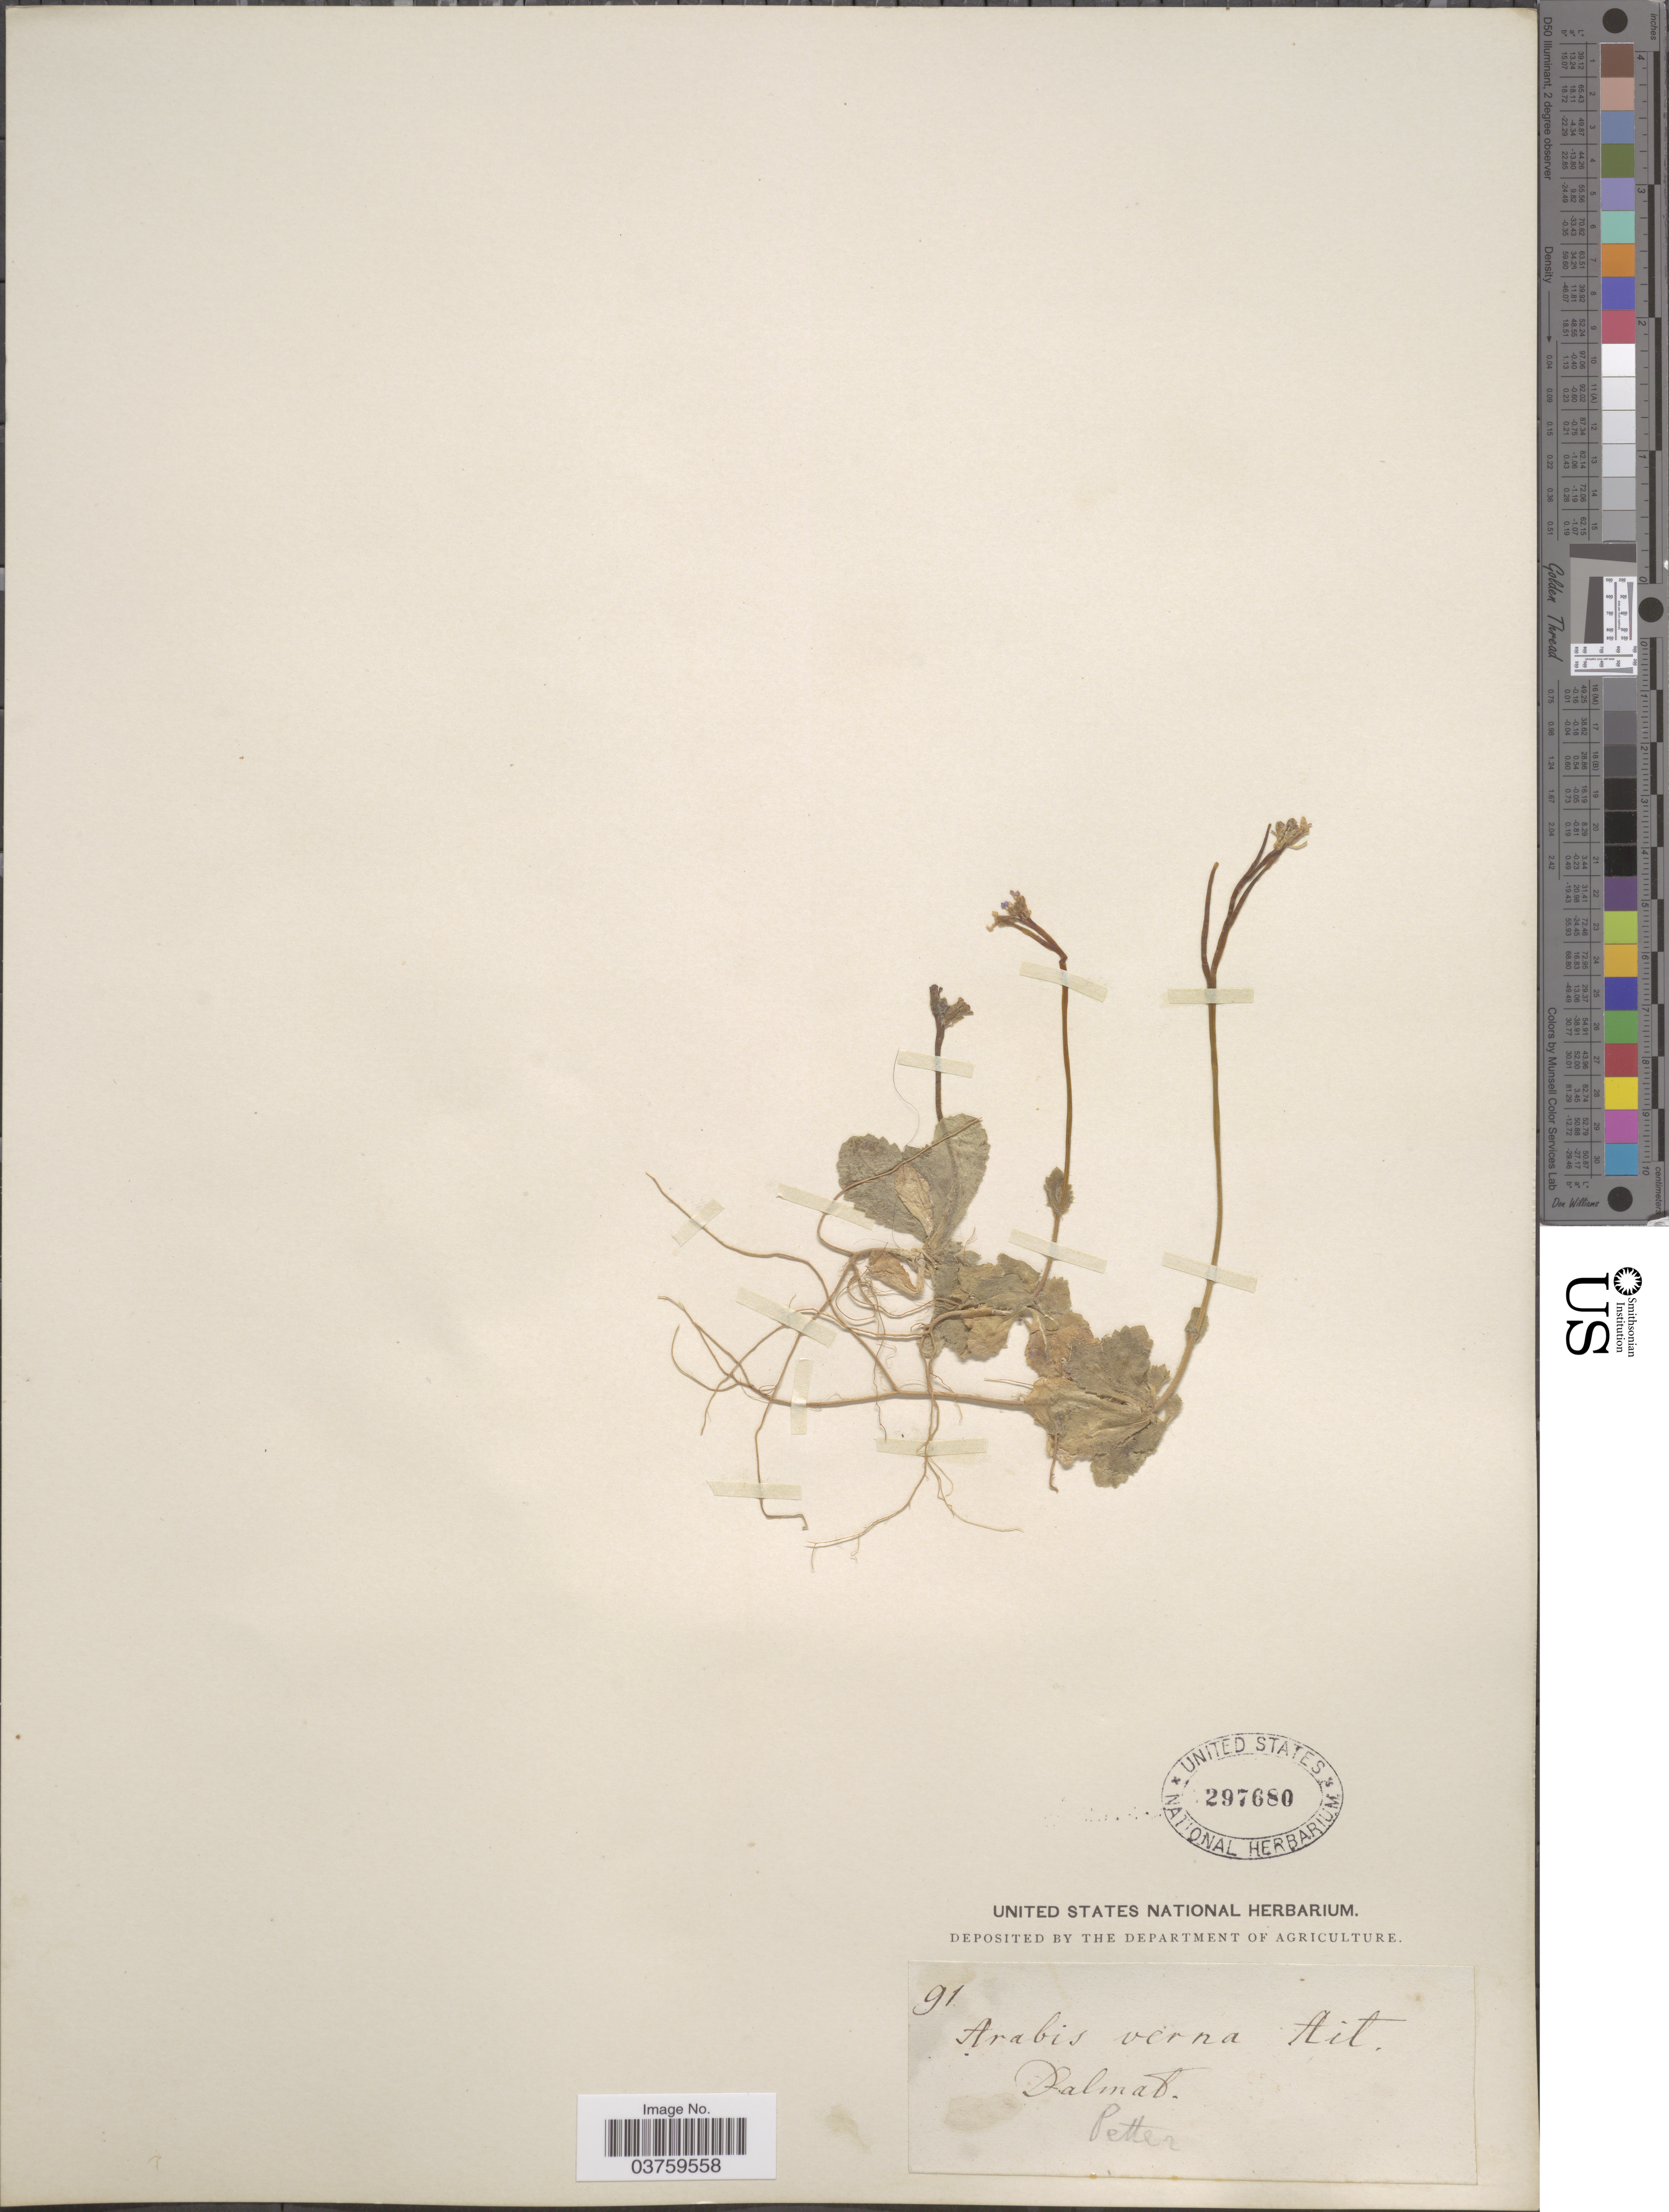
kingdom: Plantae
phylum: Tracheophyta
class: Magnoliopsida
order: Brassicales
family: Brassicaceae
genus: Arabis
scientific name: Arabis verna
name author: W.T. Aiton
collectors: Petter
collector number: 91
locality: Dalmat.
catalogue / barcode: US 297680